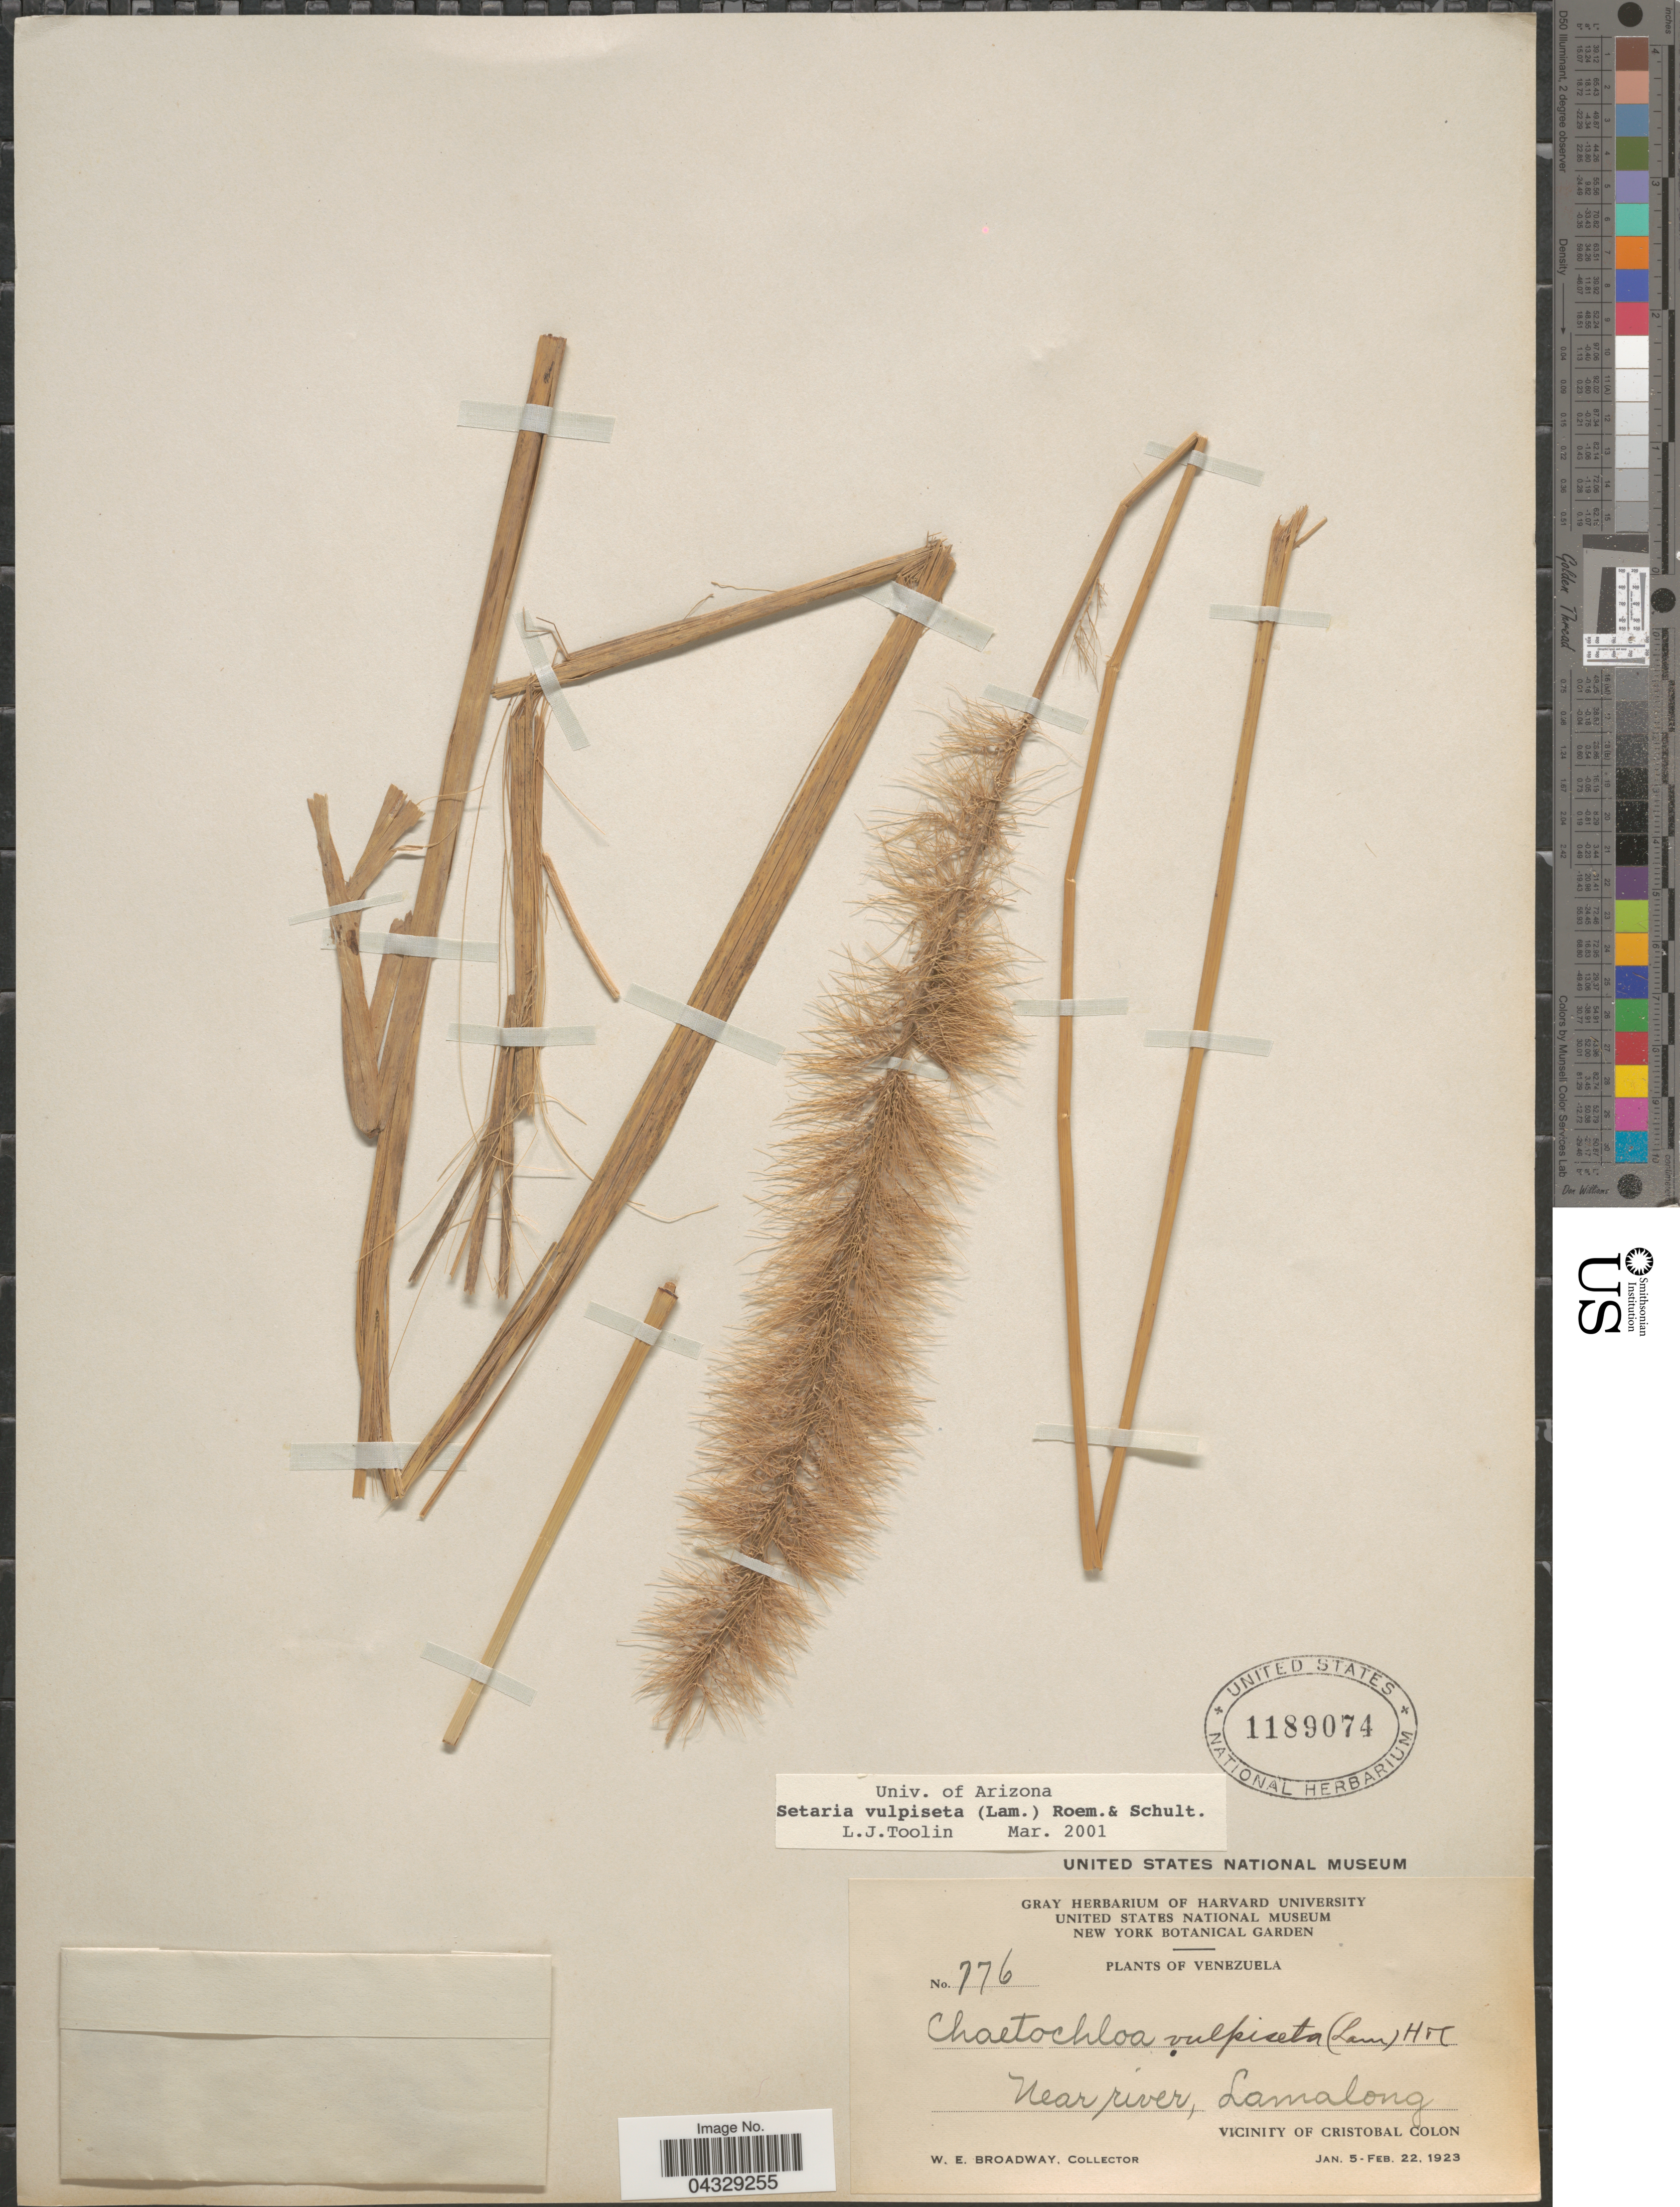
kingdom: Plantae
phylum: Tracheophyta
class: Liliopsida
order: Poales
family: Poaceae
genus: Setaria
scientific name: Setaria vulpiseta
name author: (Lam.) Roem. & Schult.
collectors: W. E. Broadway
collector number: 776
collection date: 1923-01-05/1923-02-22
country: Venezuela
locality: Near river, Lamalong. Vicinity of Cristobal Colon.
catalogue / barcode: US 1189074